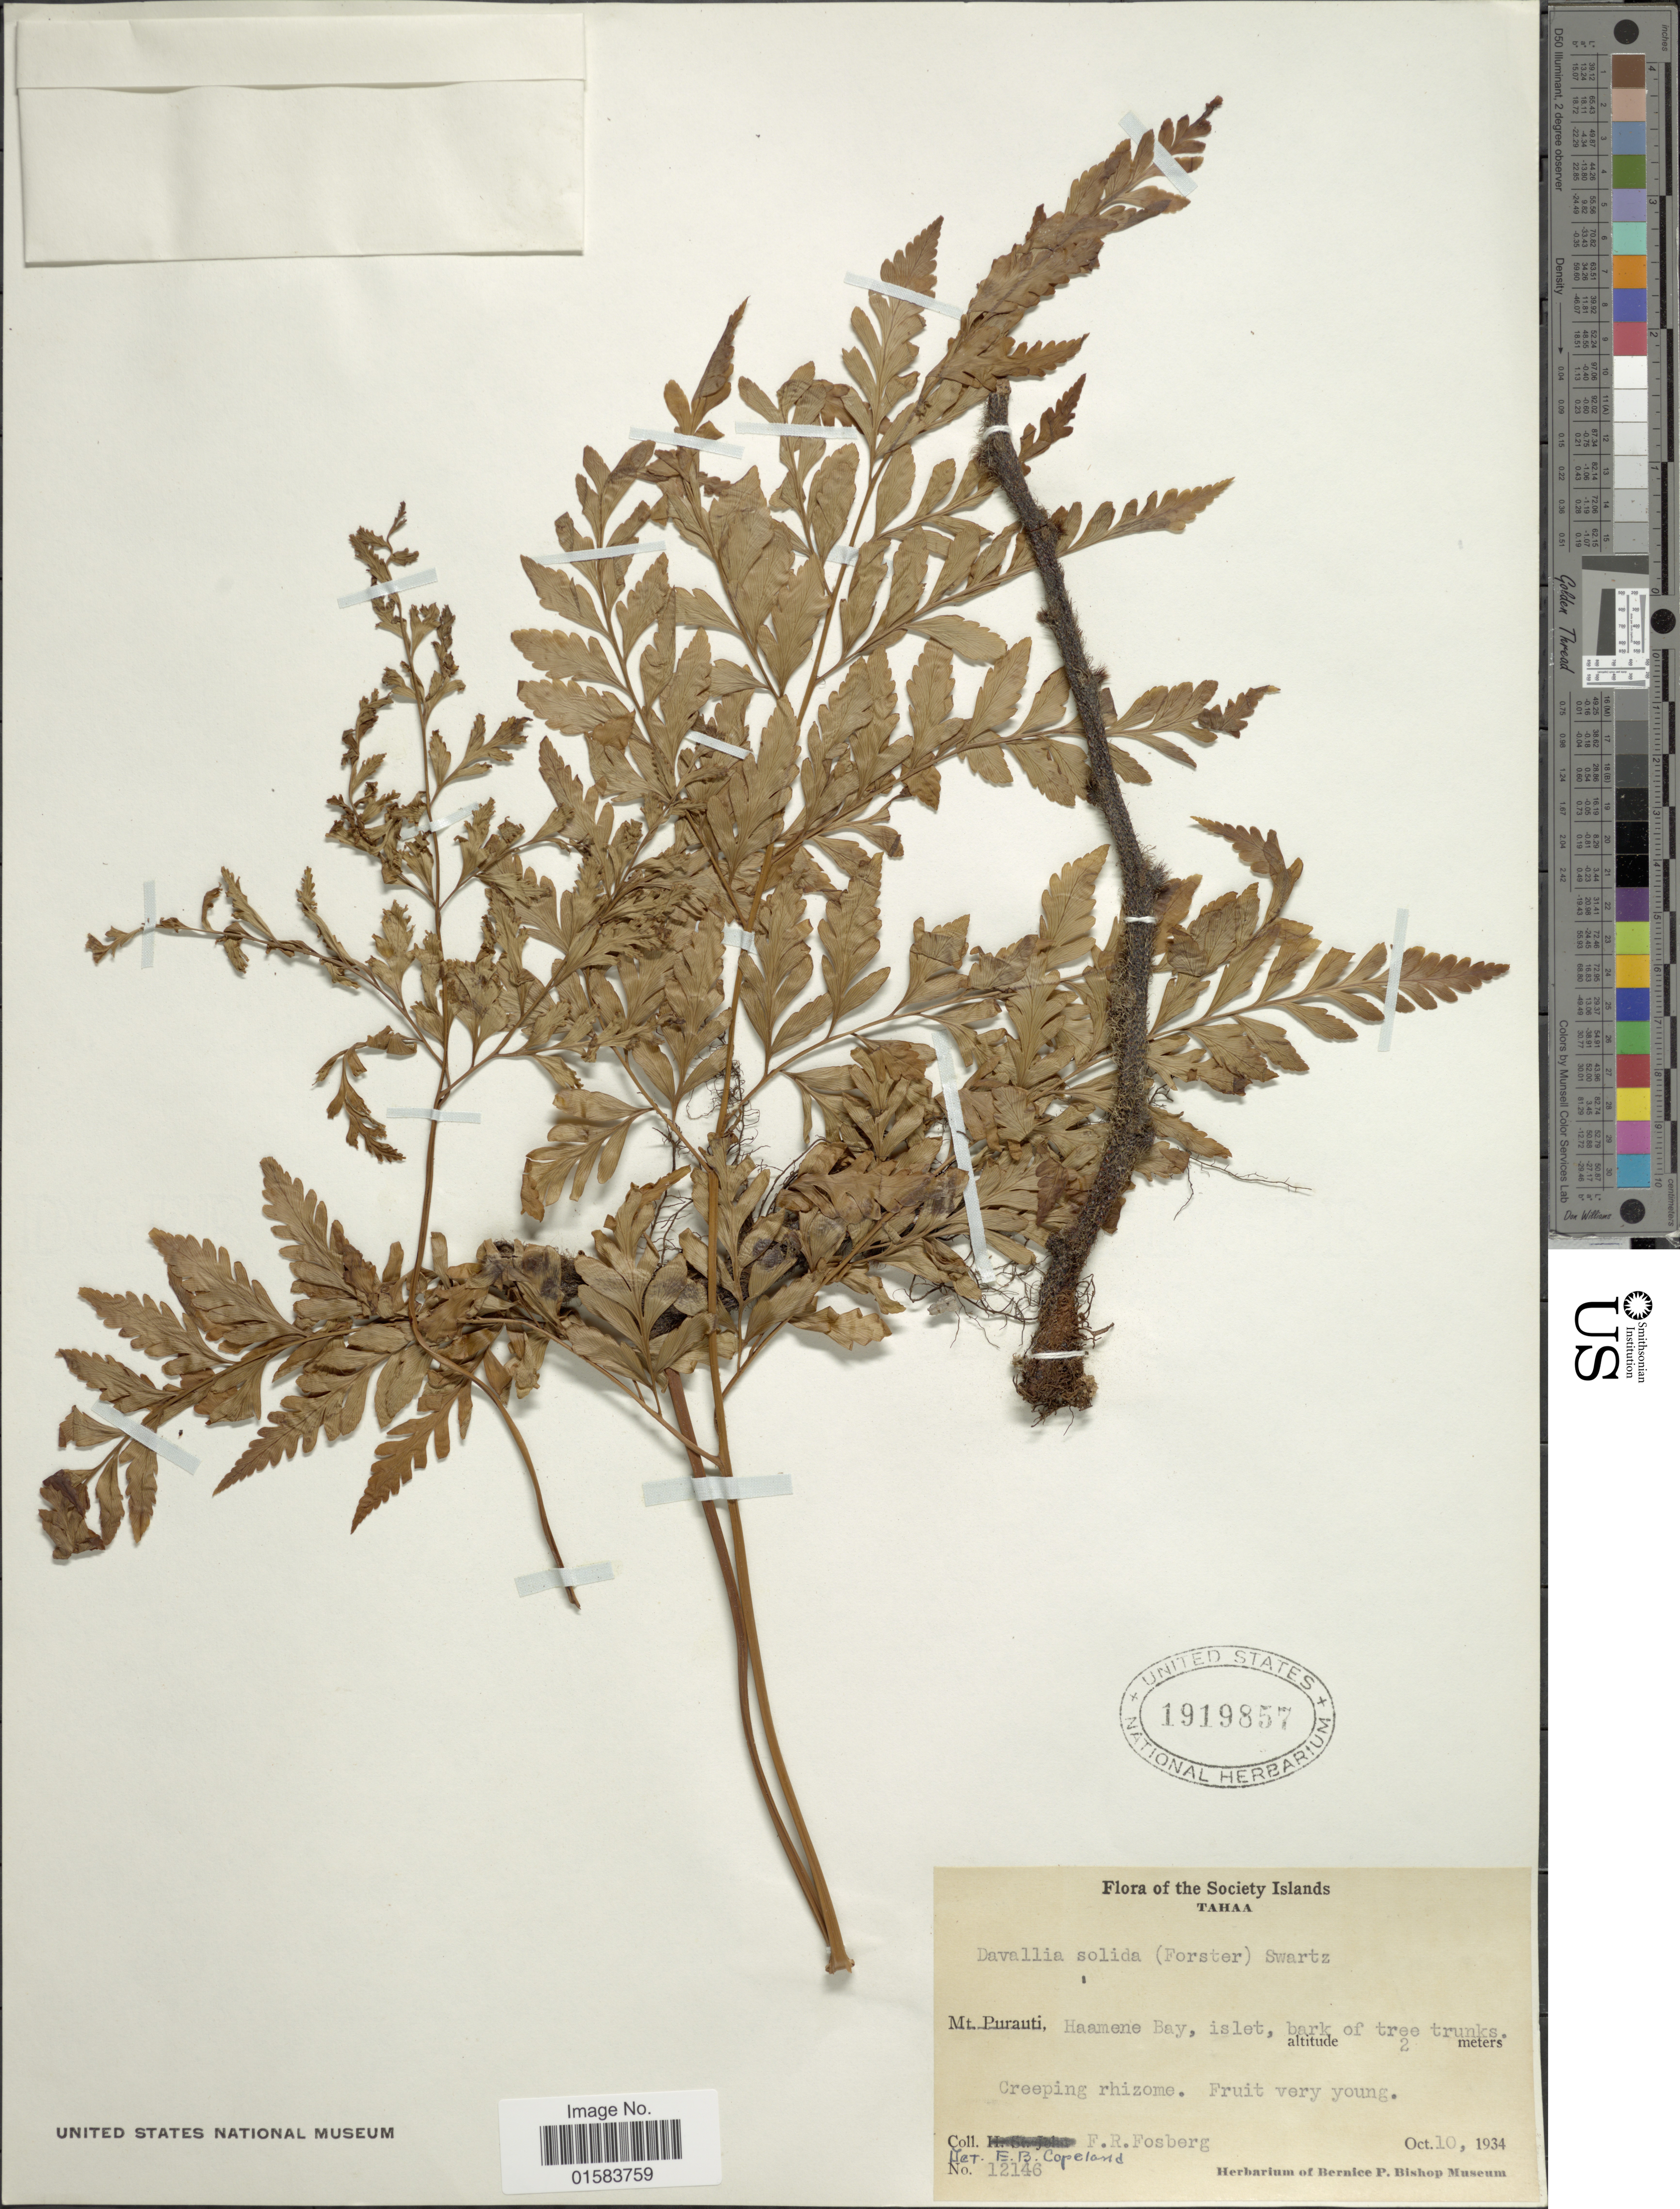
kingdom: Plantae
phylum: Tracheophyta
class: Polypodiopsida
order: Polypodiales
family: Davalliaceae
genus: Davallia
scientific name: Davallia solida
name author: (G. Forst.) Sw.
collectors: F. R. Fosberg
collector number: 12146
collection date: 1934-10-10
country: French Polynesia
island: Tahaa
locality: The Society Island, Tahaa, Mt. Purauti, Haamene Bay, islet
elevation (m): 2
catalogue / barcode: US 1919857